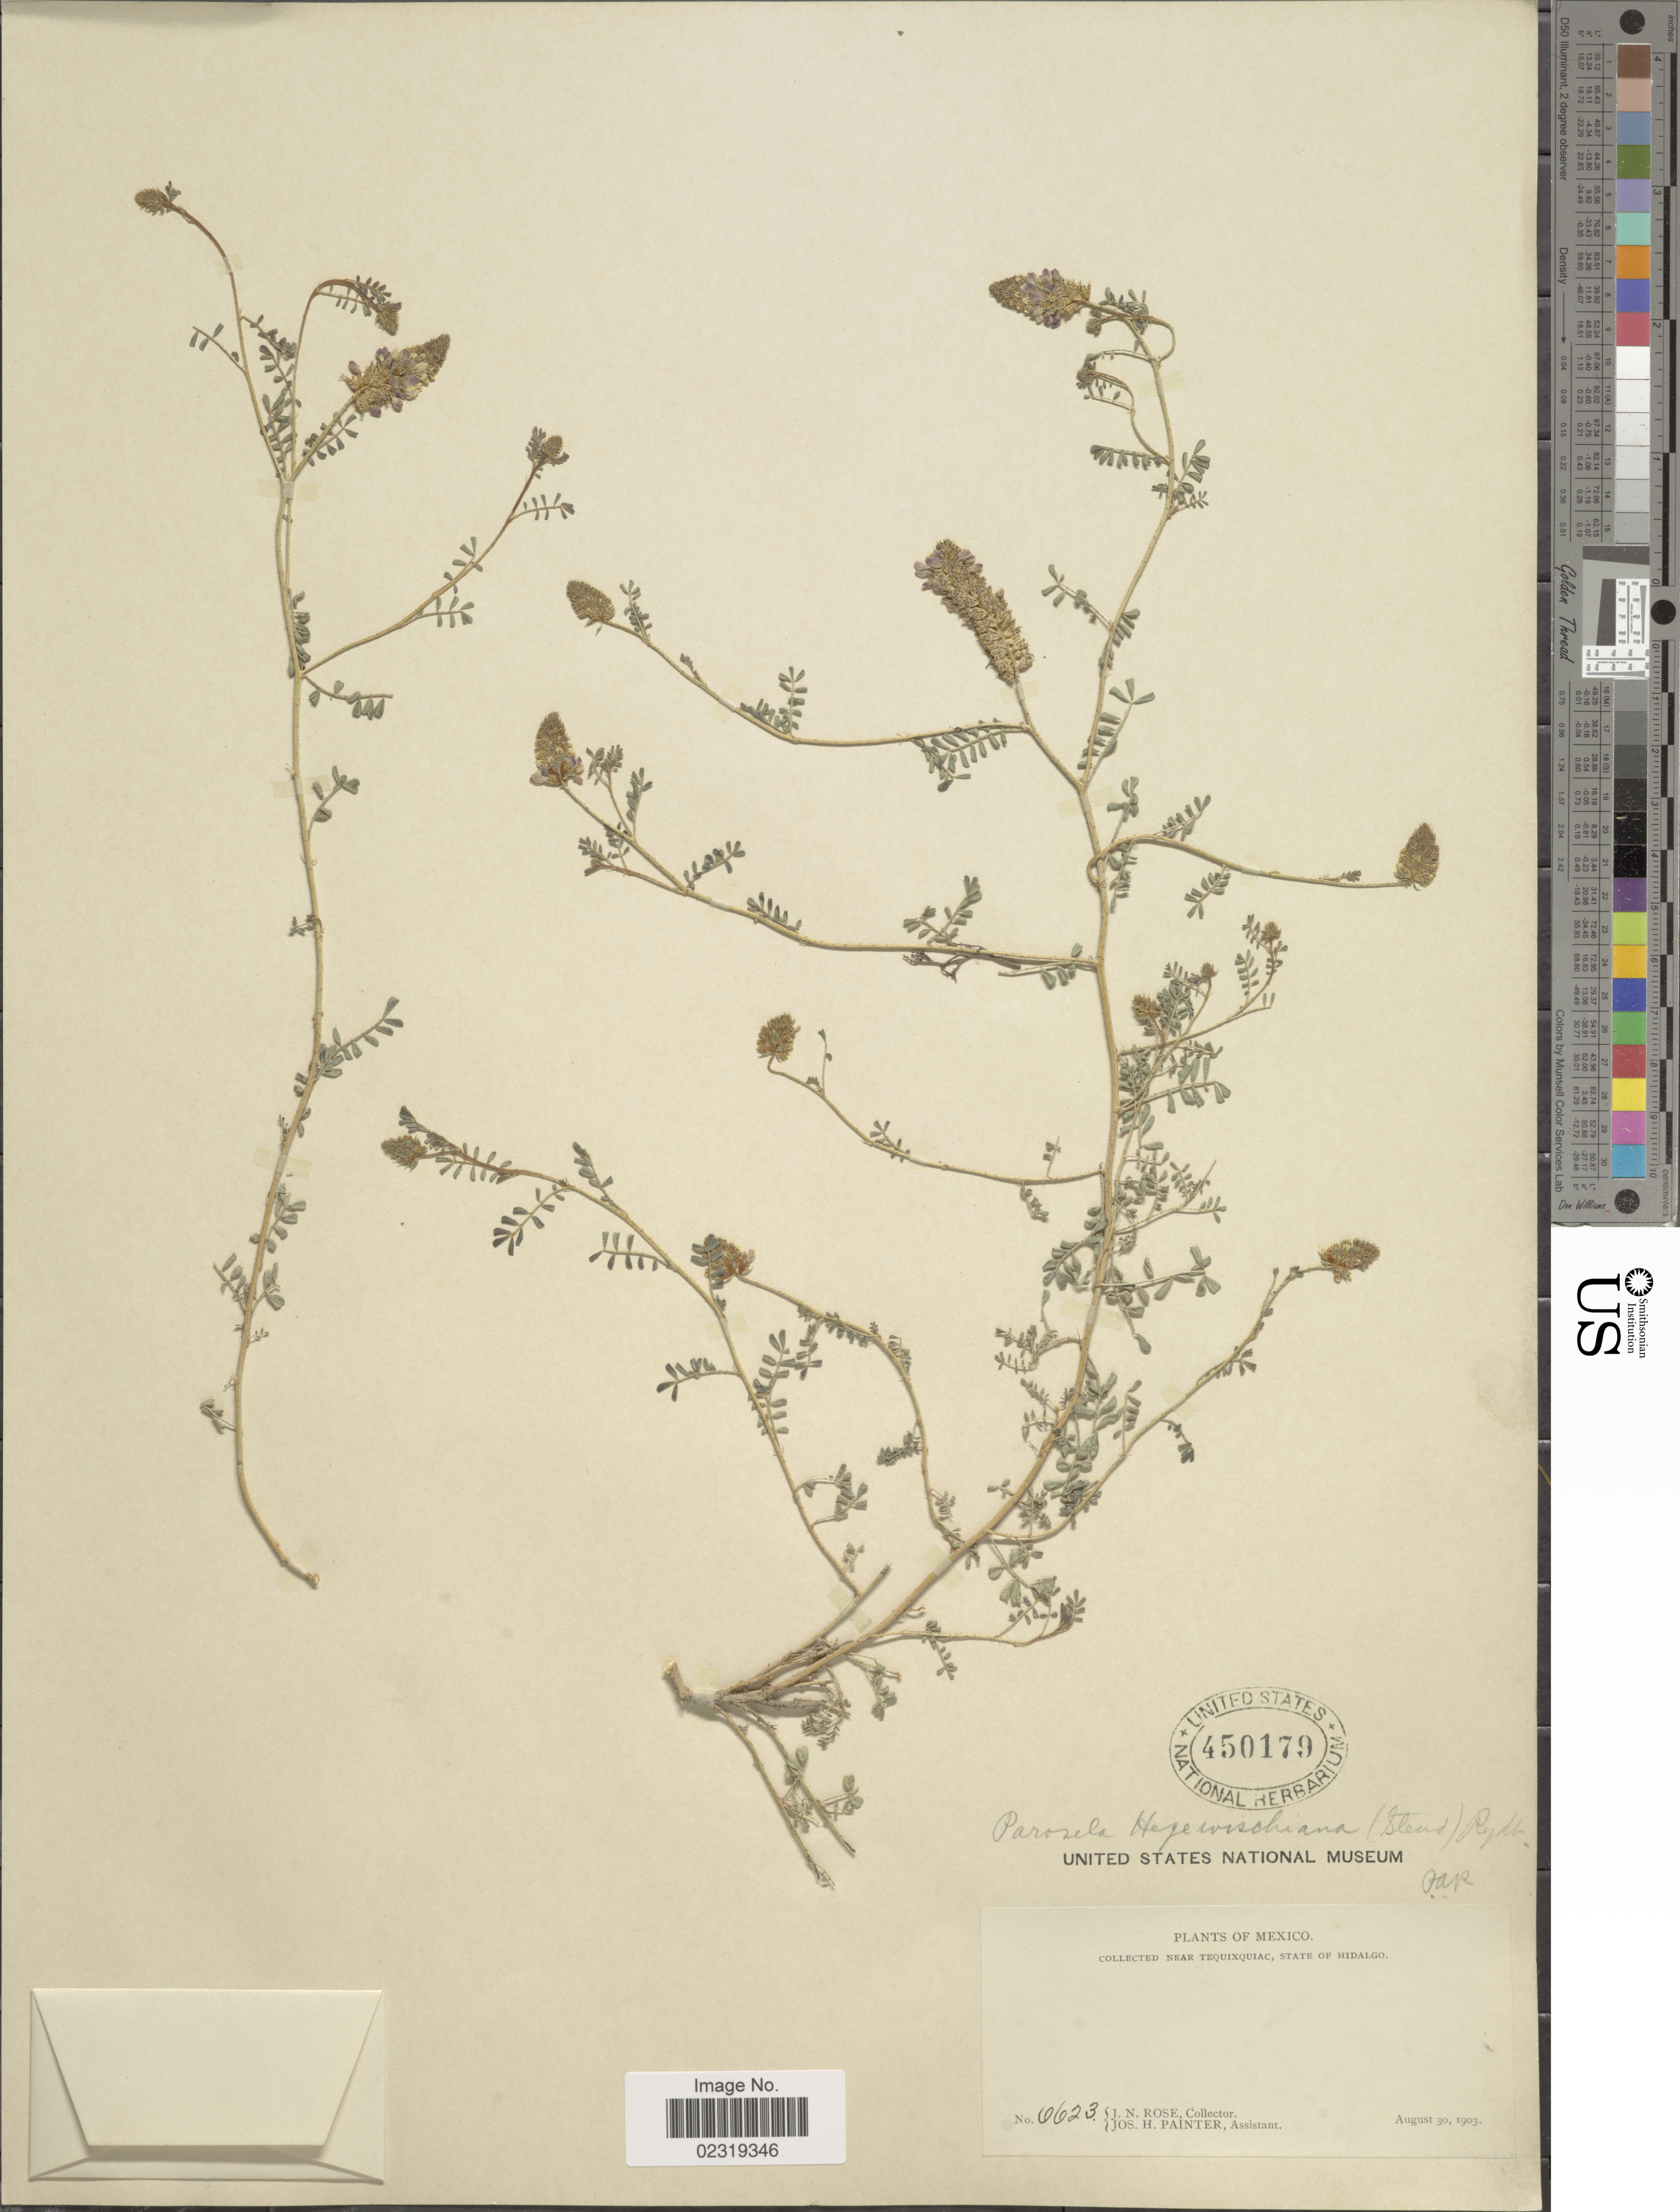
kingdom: Plantae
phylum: Tracheophyta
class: Magnoliopsida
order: Fabales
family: Fabaceae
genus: Dalea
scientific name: Dalea hegewischiana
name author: Steud.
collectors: J. N. Rose & J. H. Painter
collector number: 6623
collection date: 1903-08-30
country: Mexico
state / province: Hidalgo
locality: Near Tequixquiac, State of Hidalgo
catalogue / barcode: US 450179